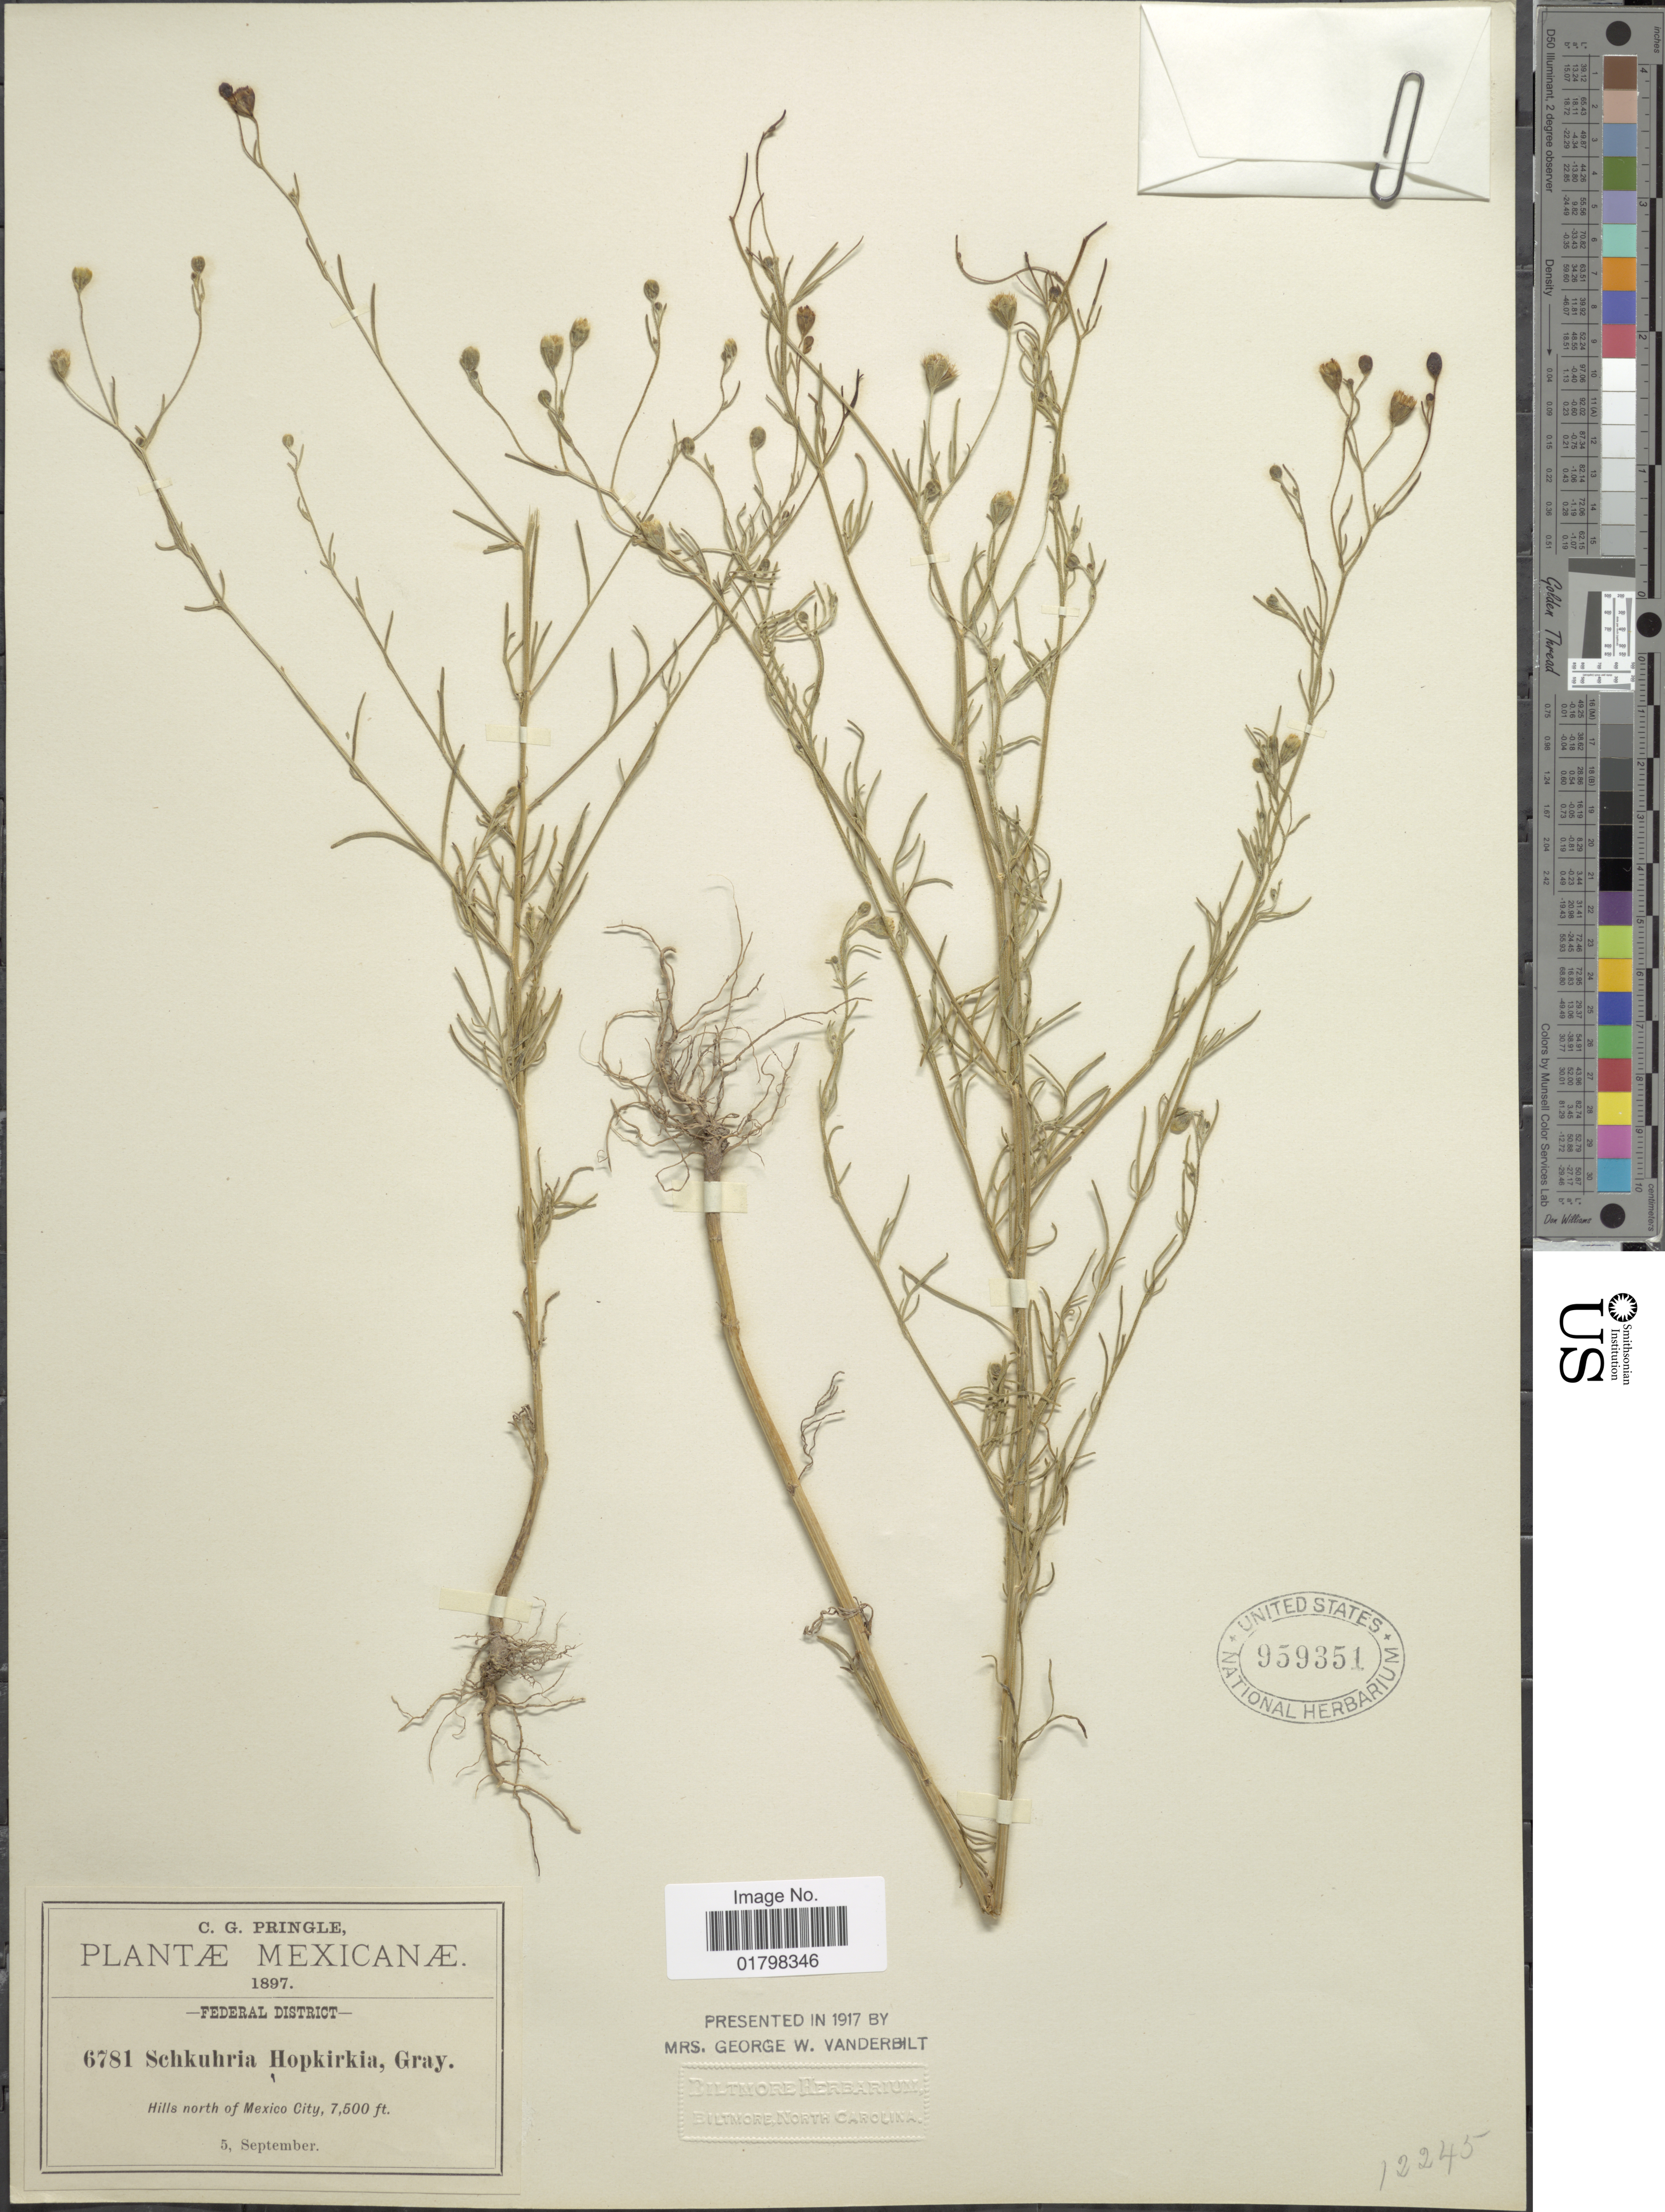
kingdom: Plantae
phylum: Tracheophyta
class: Magnoliopsida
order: Asterales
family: Asteraceae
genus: Schkuhria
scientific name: Schkuhria wislizeni var. frustrata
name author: S.F. Blake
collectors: C. G. Pringle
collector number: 6781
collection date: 1897-09-05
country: Mexico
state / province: Distrito Federal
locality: Hills north of Mexico City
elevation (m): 2286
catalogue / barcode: US 959351